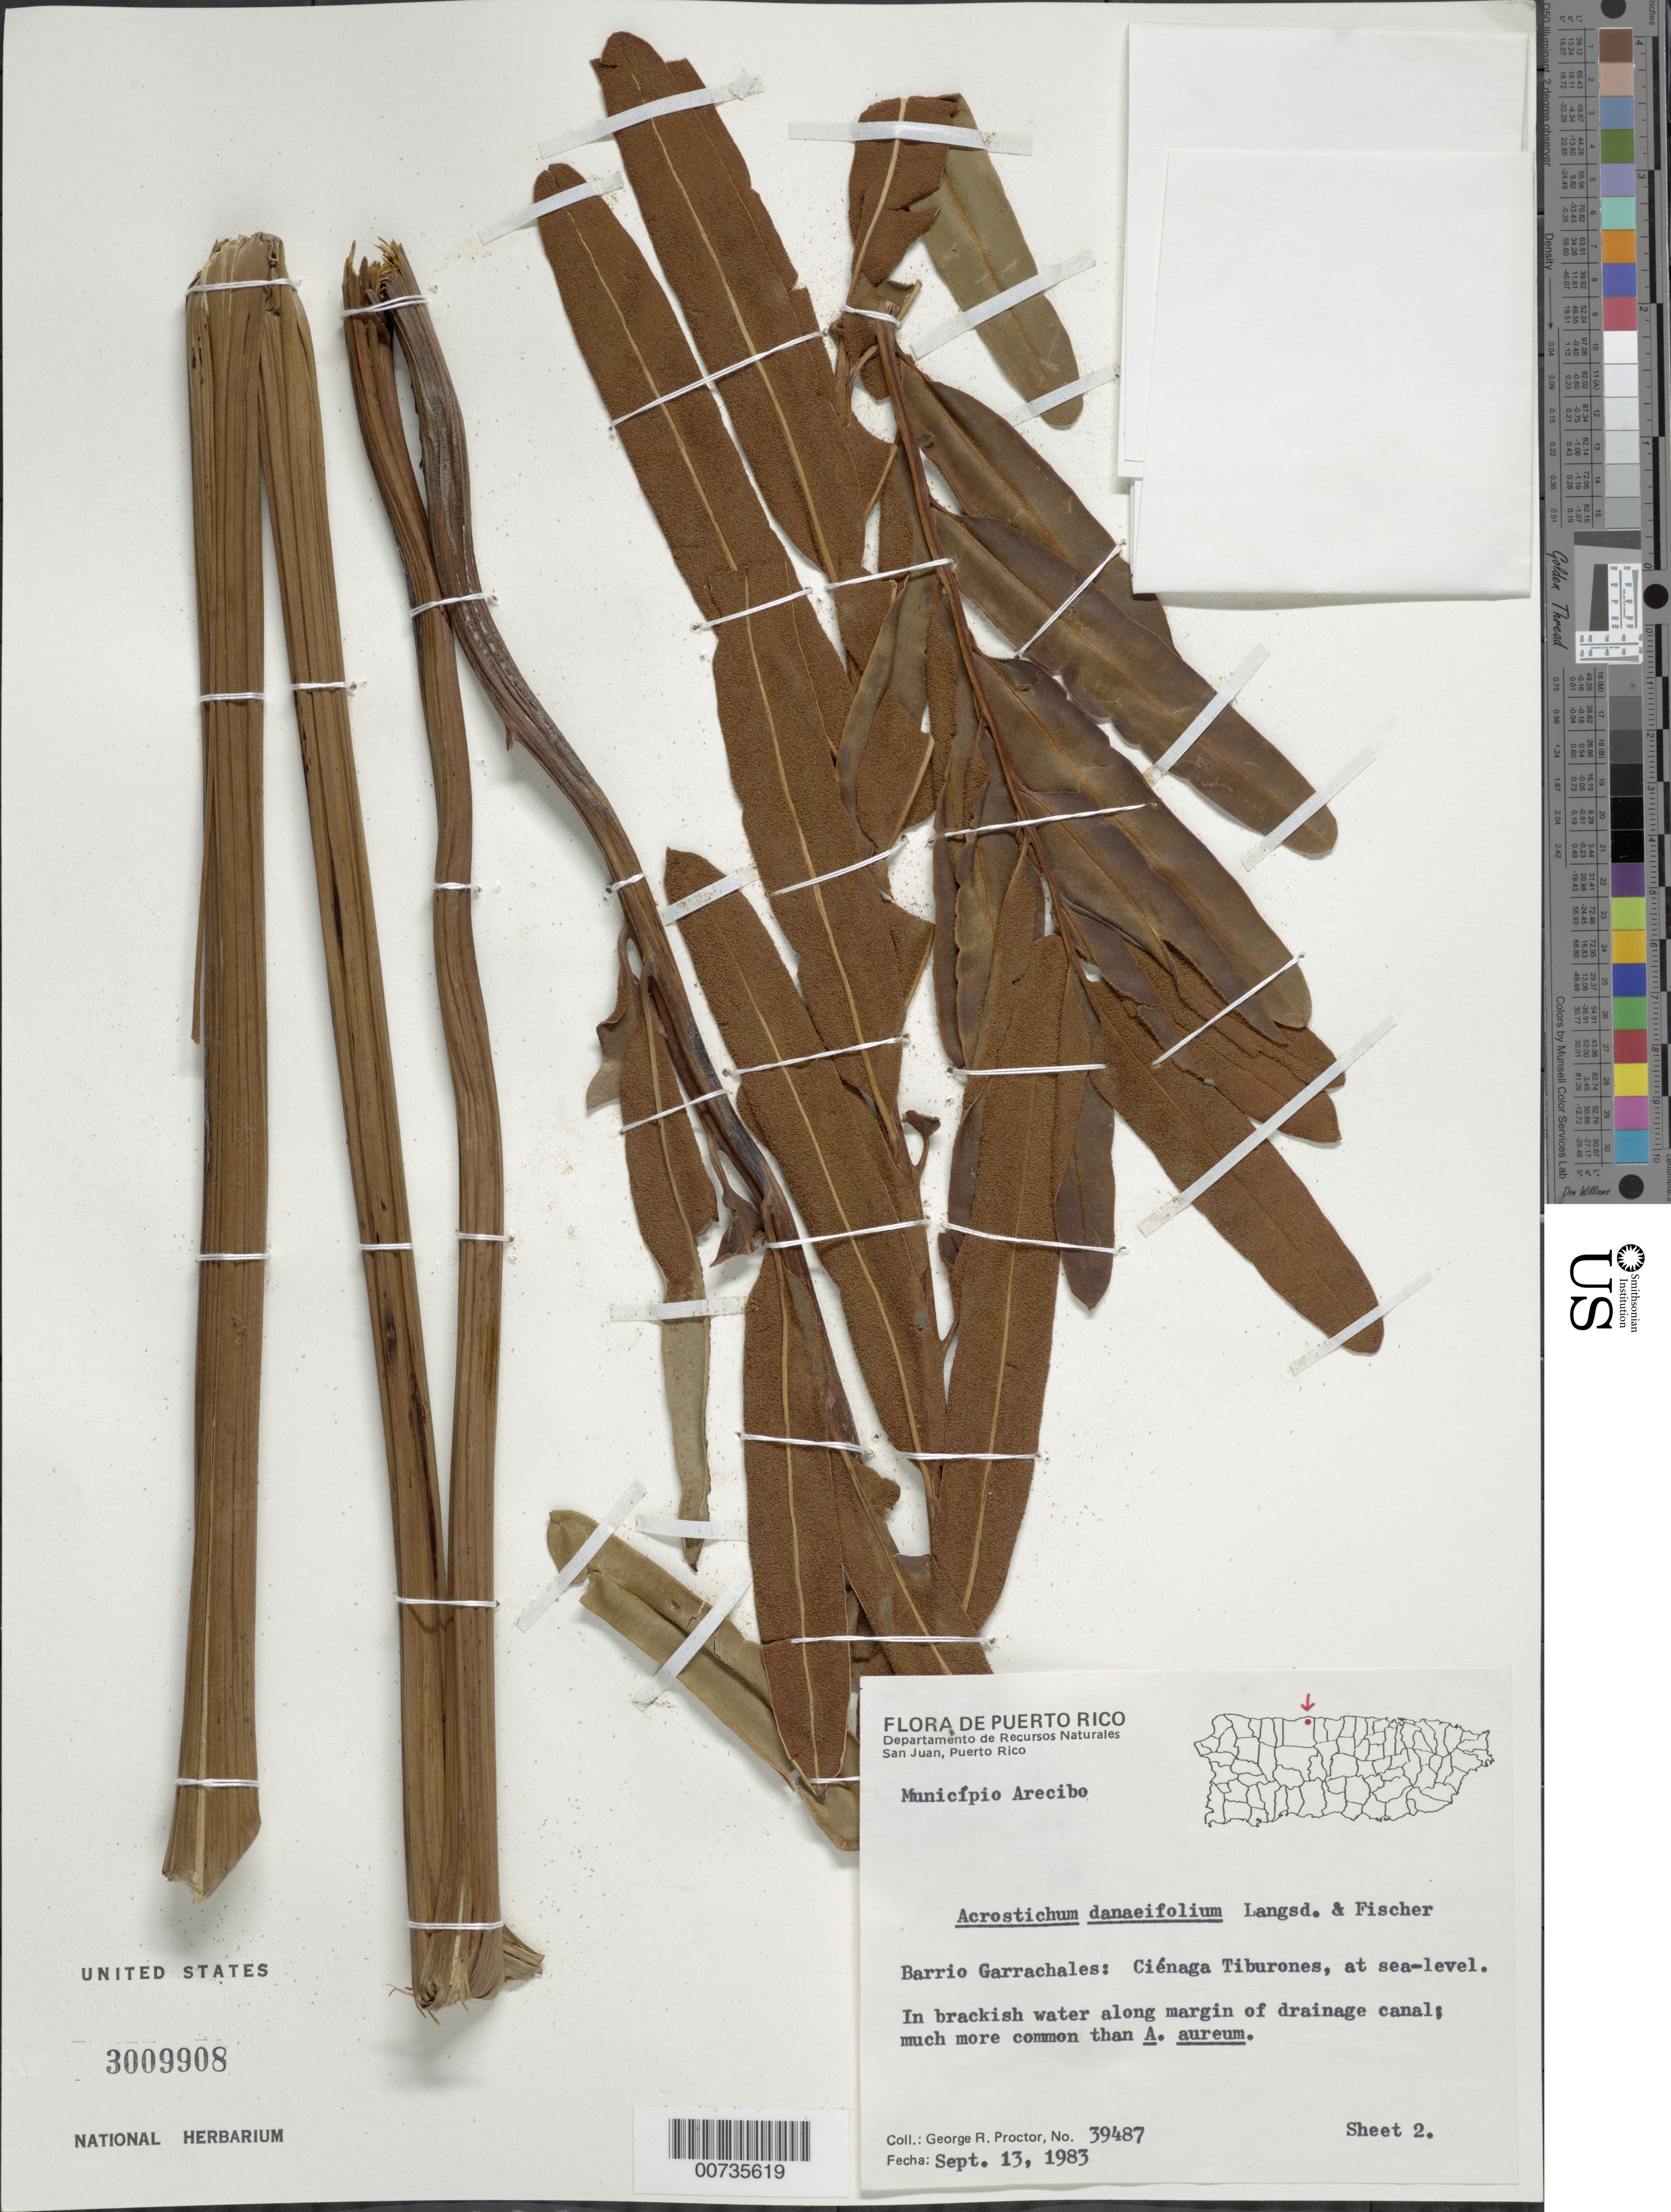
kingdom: Plantae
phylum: Tracheophyta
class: Polypodiopsida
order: Polypodiales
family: Pteridaceae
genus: Acrostichum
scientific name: Acrostichum danaeifolium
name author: Langsd. & Fisch.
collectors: G. R. Proctor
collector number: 39487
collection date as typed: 13 Sep 1983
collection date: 1983-09-13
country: Puerto Rico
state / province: Arecibo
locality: Barrio Garrachales: Ciénaga Tiburones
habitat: In brackish water along margin of drainage canal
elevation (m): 0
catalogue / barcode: US 3009908